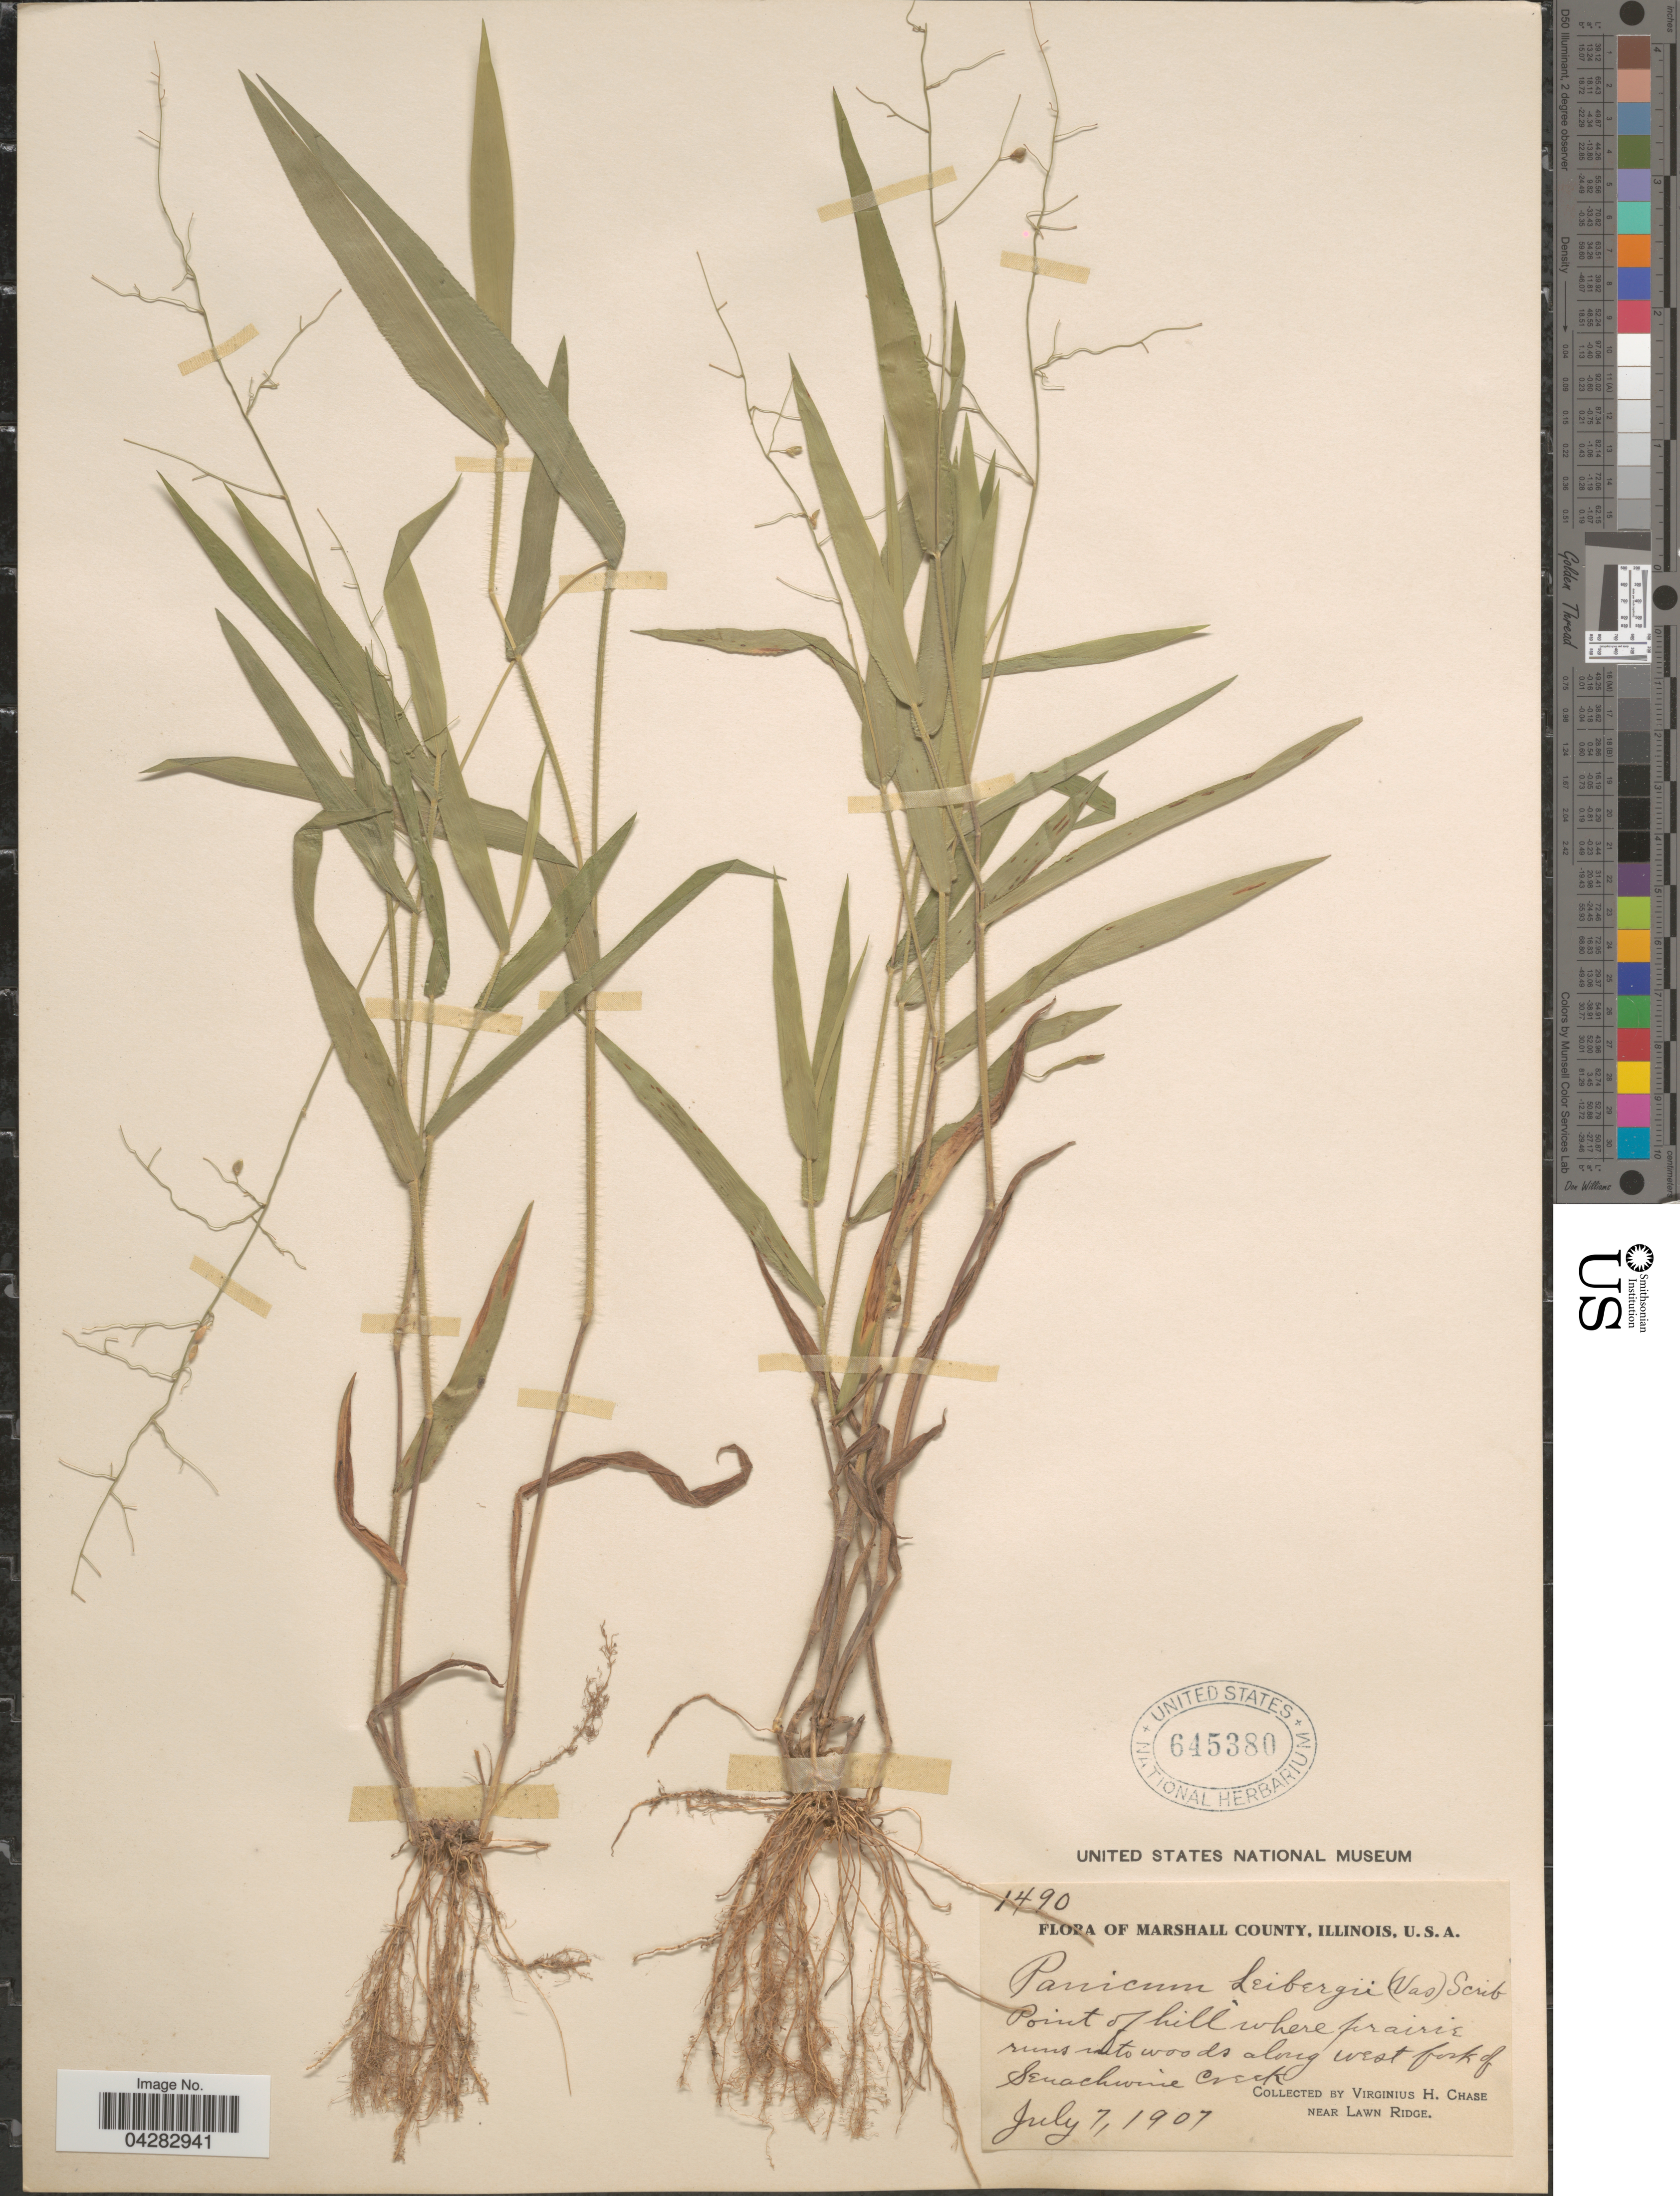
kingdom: Plantae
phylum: Tracheophyta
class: Liliopsida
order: Poales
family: Poaceae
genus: Dichanthelium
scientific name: Dichanthelium leibergii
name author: (Vasey) Gould & C.A. Clark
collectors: V. H. Chase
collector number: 1490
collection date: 1907-07-07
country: United States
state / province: Illinois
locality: Marshall County. Point of hill where prairie runs into woods along west fork of Senachwinie Creek. Near Lawn Ridge.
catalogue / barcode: US 645380